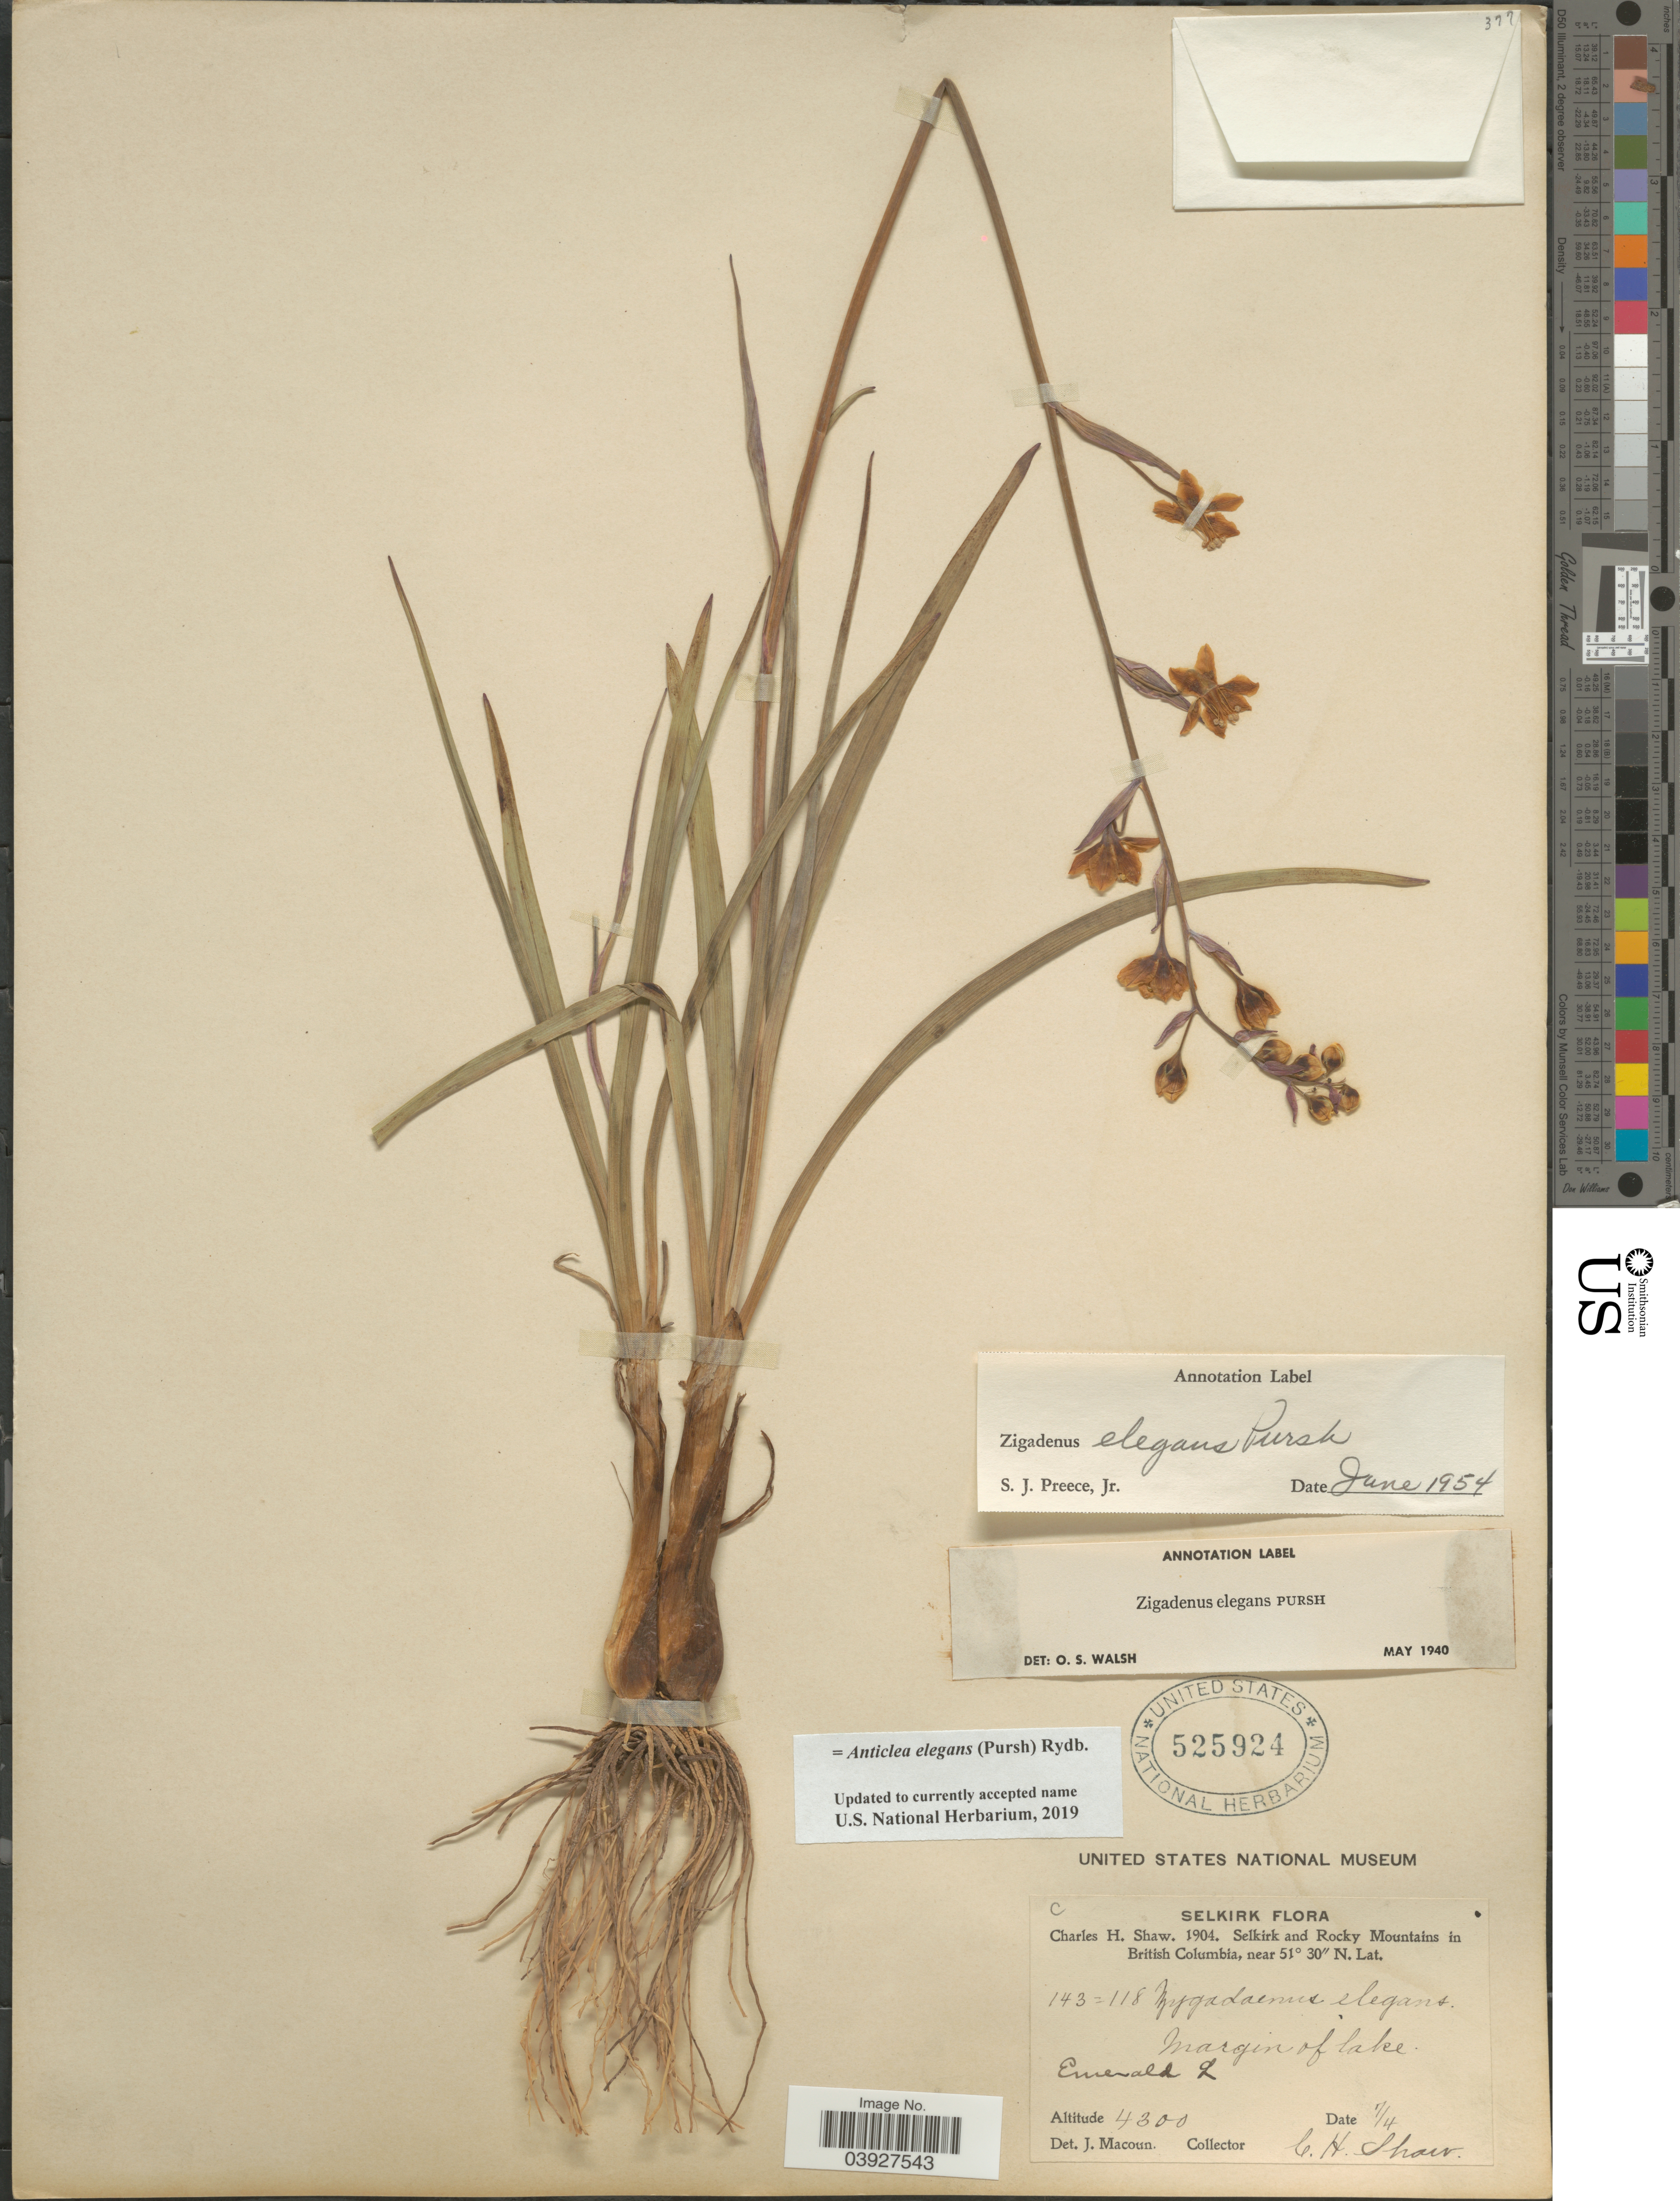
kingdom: Plantae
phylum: Tracheophyta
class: Liliopsida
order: Liliales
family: Melanthiaceae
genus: Anticlea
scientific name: Anticlea elegans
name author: (Pursh) Rydb.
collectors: C. H. Shaw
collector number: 143=118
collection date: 1904-04-07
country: Canada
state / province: British Columbia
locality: Selkirk and Rocky Mountains. Margin of lake. Emerald L.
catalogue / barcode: US 525924